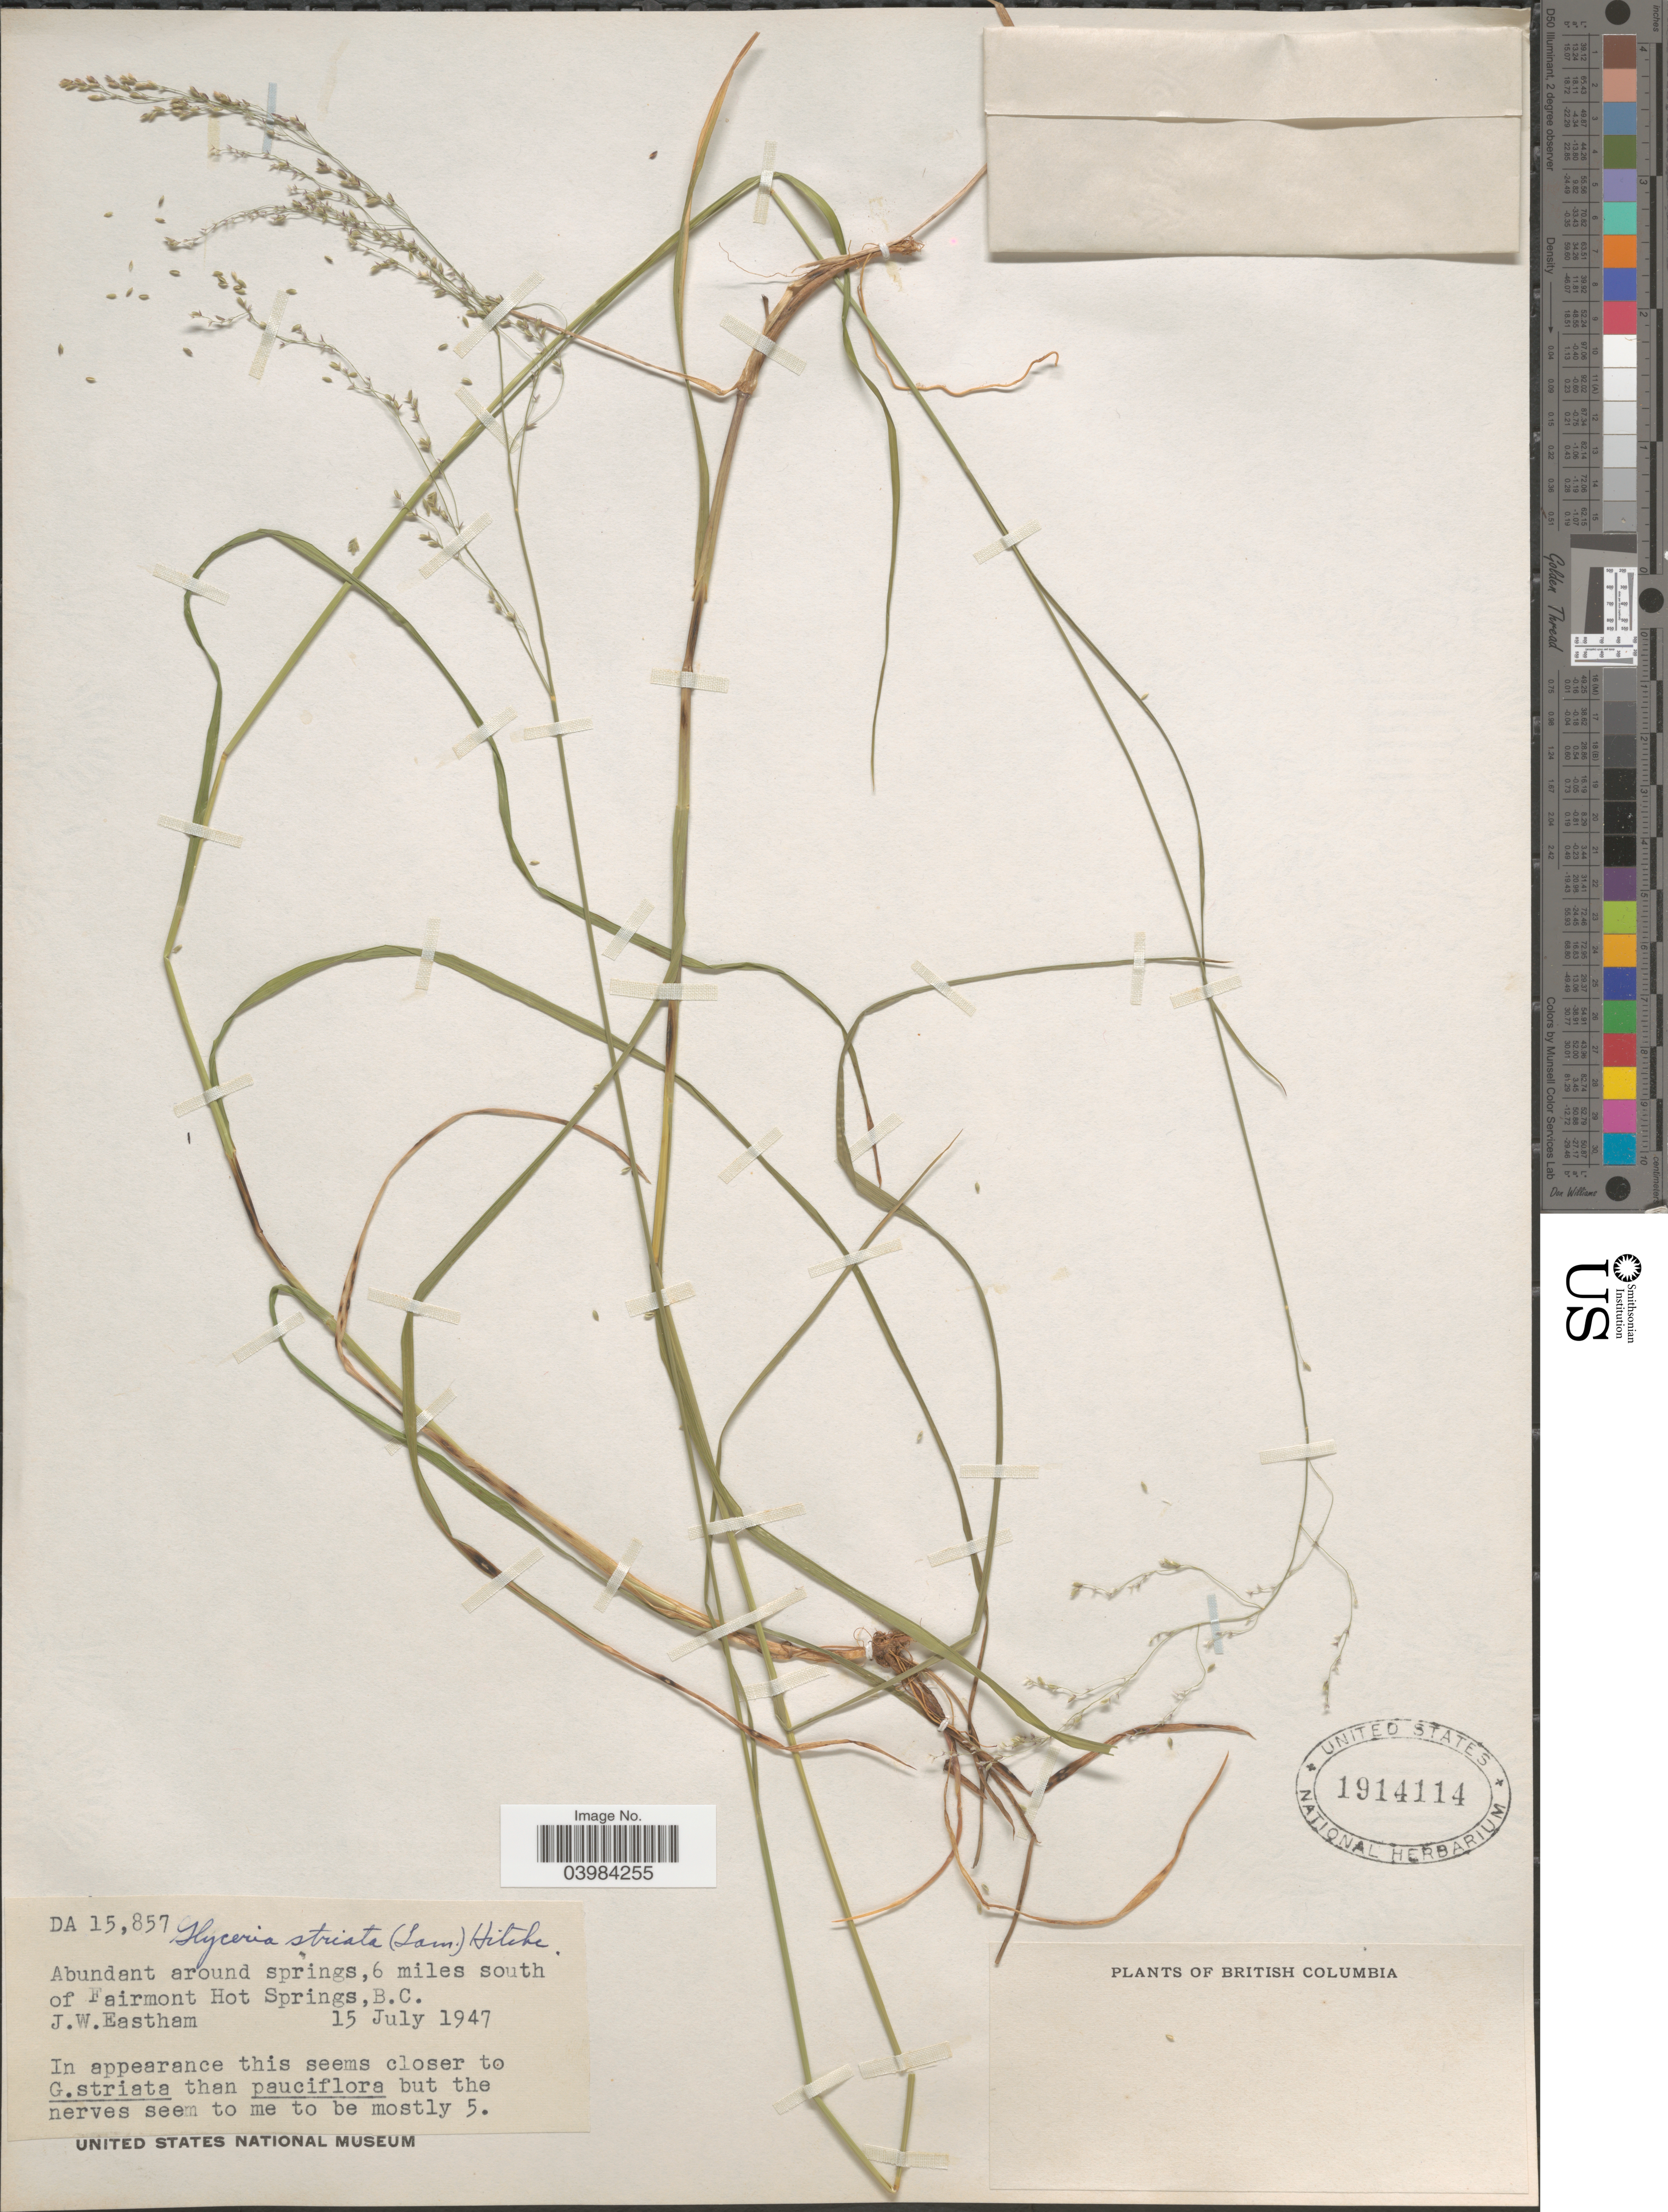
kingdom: Plantae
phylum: Tracheophyta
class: Liliopsida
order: Poales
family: Poaceae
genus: Glyceria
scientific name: Glyceria striata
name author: (Lam.) Hitchc.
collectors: J. Eastham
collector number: DA15857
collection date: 1947-07-15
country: Canada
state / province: British Columbia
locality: Around springs, 6 miles south of Fairmont Hot Springs.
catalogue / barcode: US 1914114